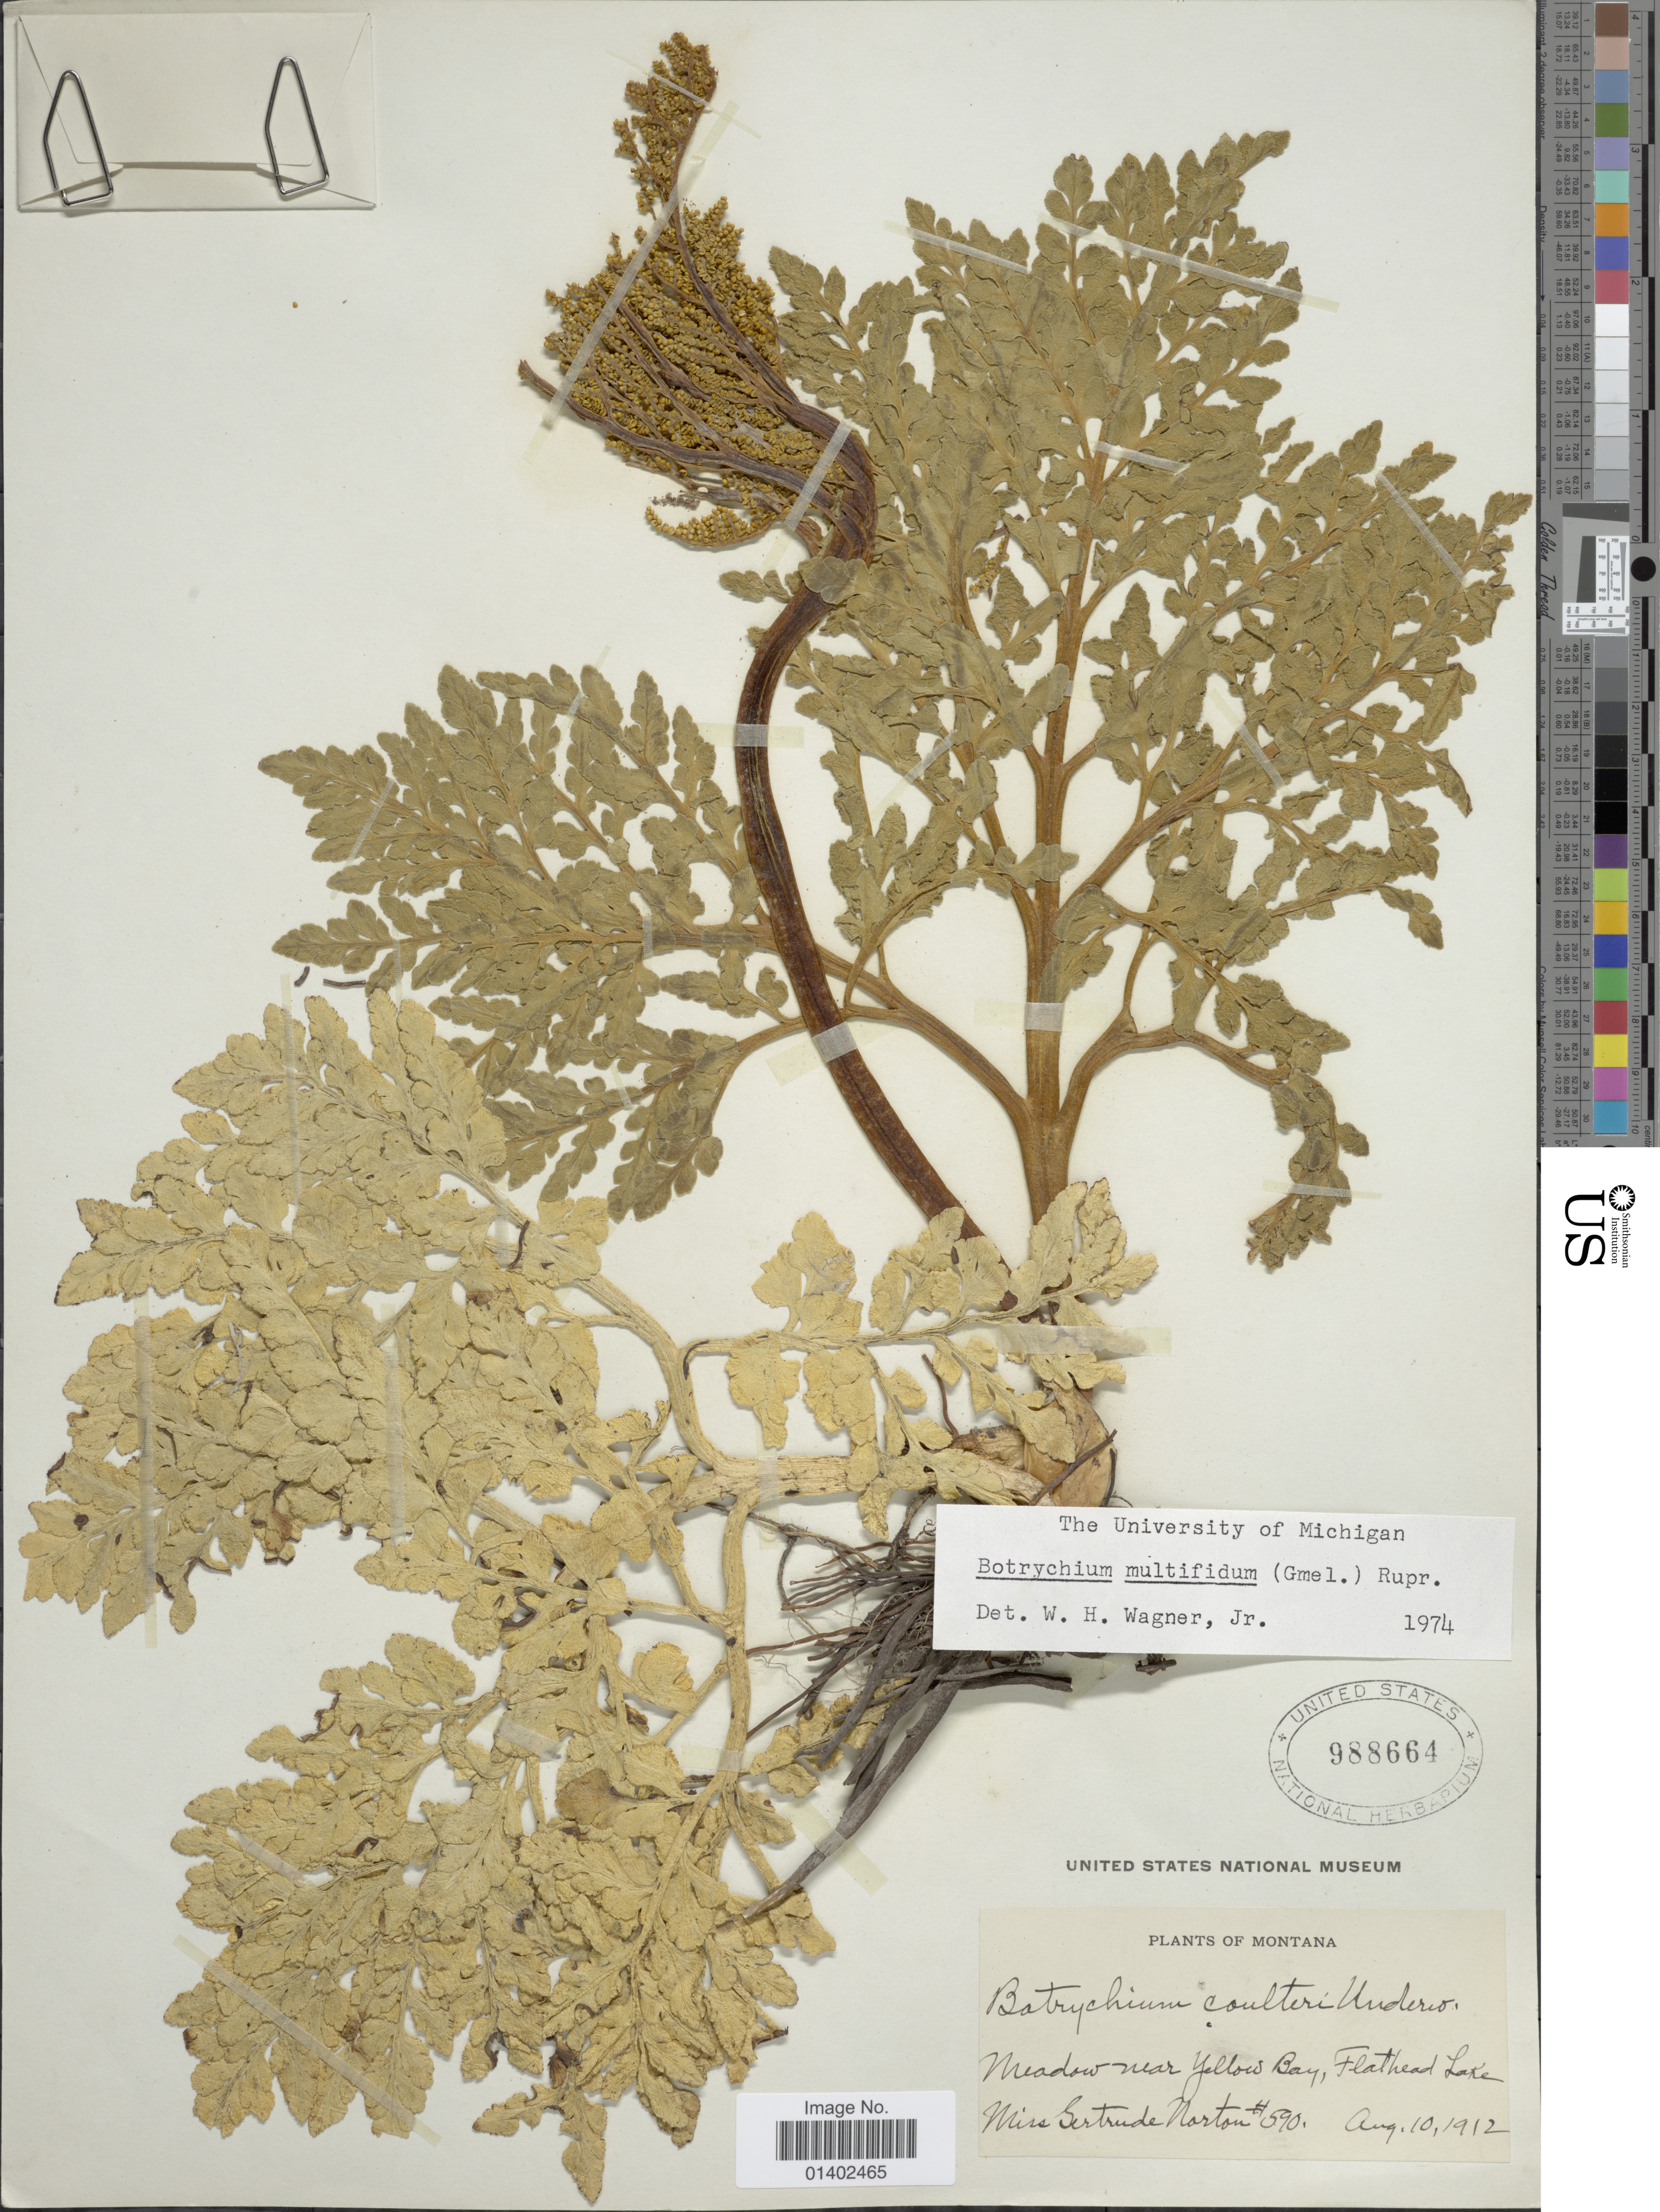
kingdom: Plantae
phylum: Tracheophyta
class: Polypodiopsida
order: Ophioglossales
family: Ophioglossaceae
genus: Botrychium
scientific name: Botrychium multifidum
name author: (J.F. Gmel.) Rupr.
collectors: G. Norton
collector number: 590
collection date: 1912-08-10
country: United States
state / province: Montana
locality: Meadow near Yellow Bay, Flathead Lake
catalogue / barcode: US 988664